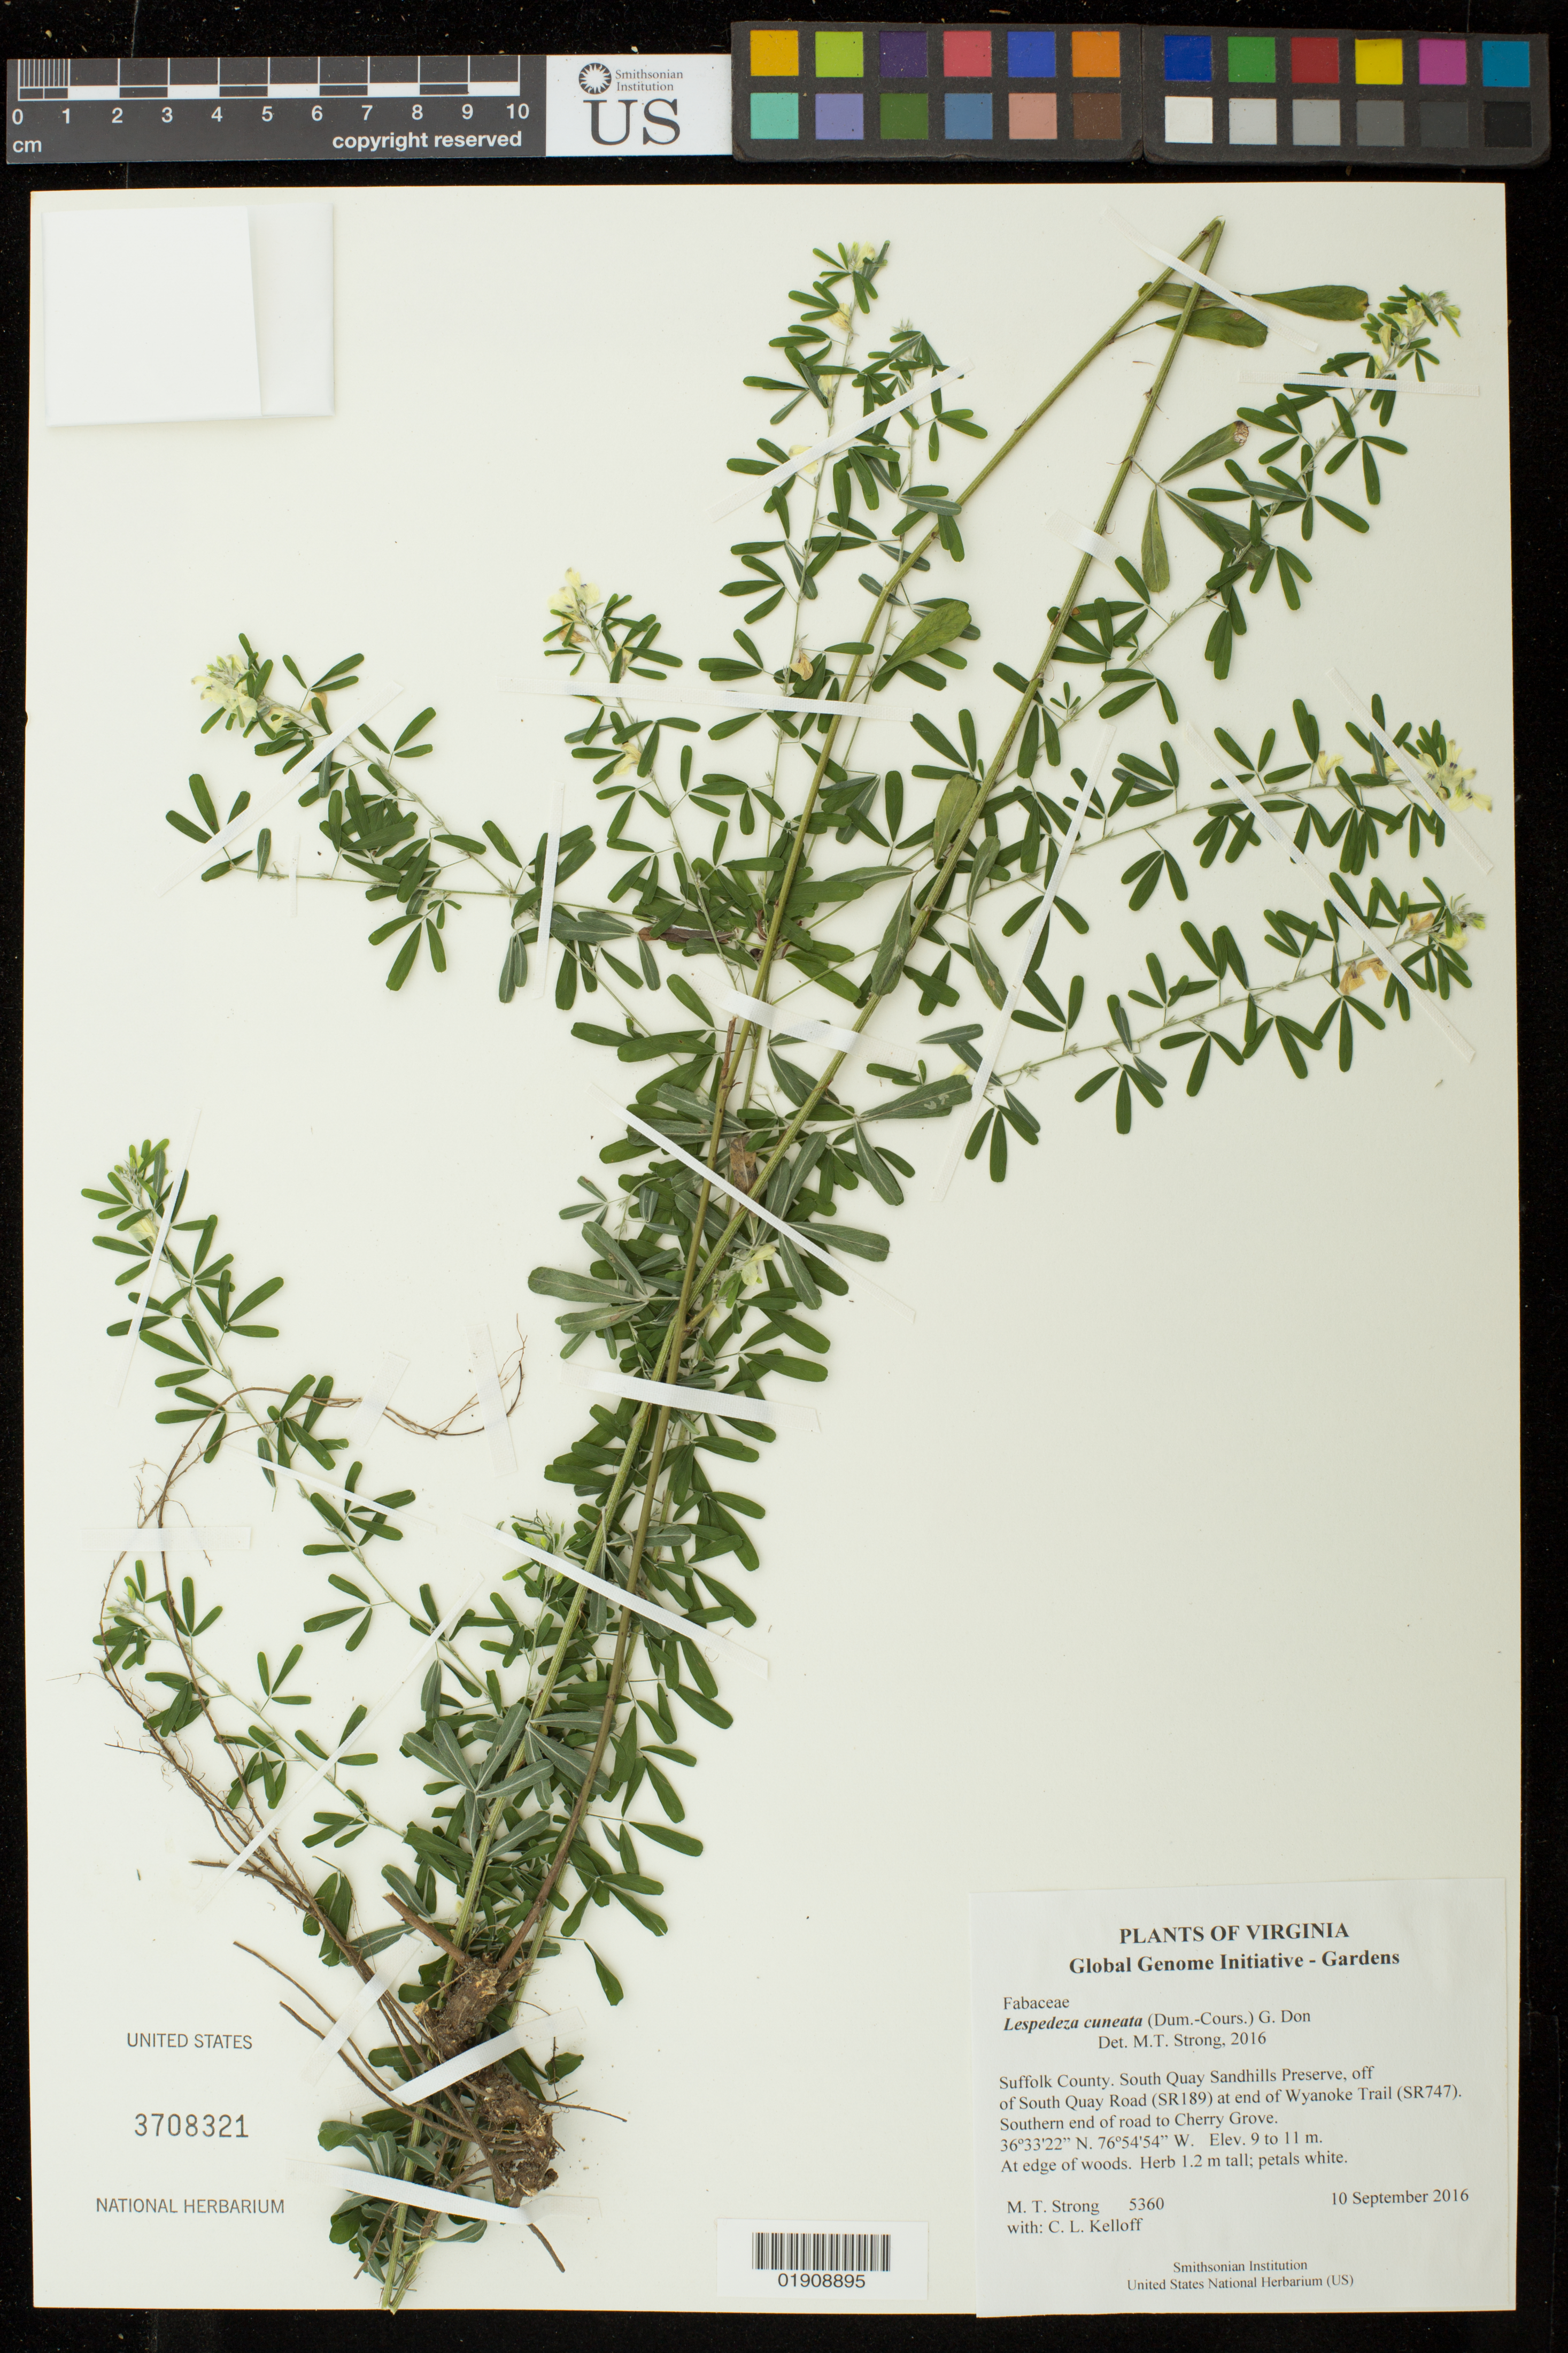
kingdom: Plantae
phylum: Tracheophyta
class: Magnoliopsida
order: Fabales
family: Fabaceae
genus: Lespedeza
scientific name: Lespedeza cuneata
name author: (Dum. Cours.) G. Don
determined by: Strong, Mark T., (BOT), Smithsonian Institution - National Museum of Natural History (UNITED STATES)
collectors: M. T. Strong & C. L. Kelloff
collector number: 5360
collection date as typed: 10 September 2016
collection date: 2016-09-10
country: United States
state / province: Virginia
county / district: City of Suffolk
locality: South Quay Sandhills Preserve. Off of South Quay Road (SR189) at end of Wyanoke Trail (SR747). Southern end of road to Cherry Grove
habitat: At edge of woods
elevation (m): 9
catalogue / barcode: US 3708321